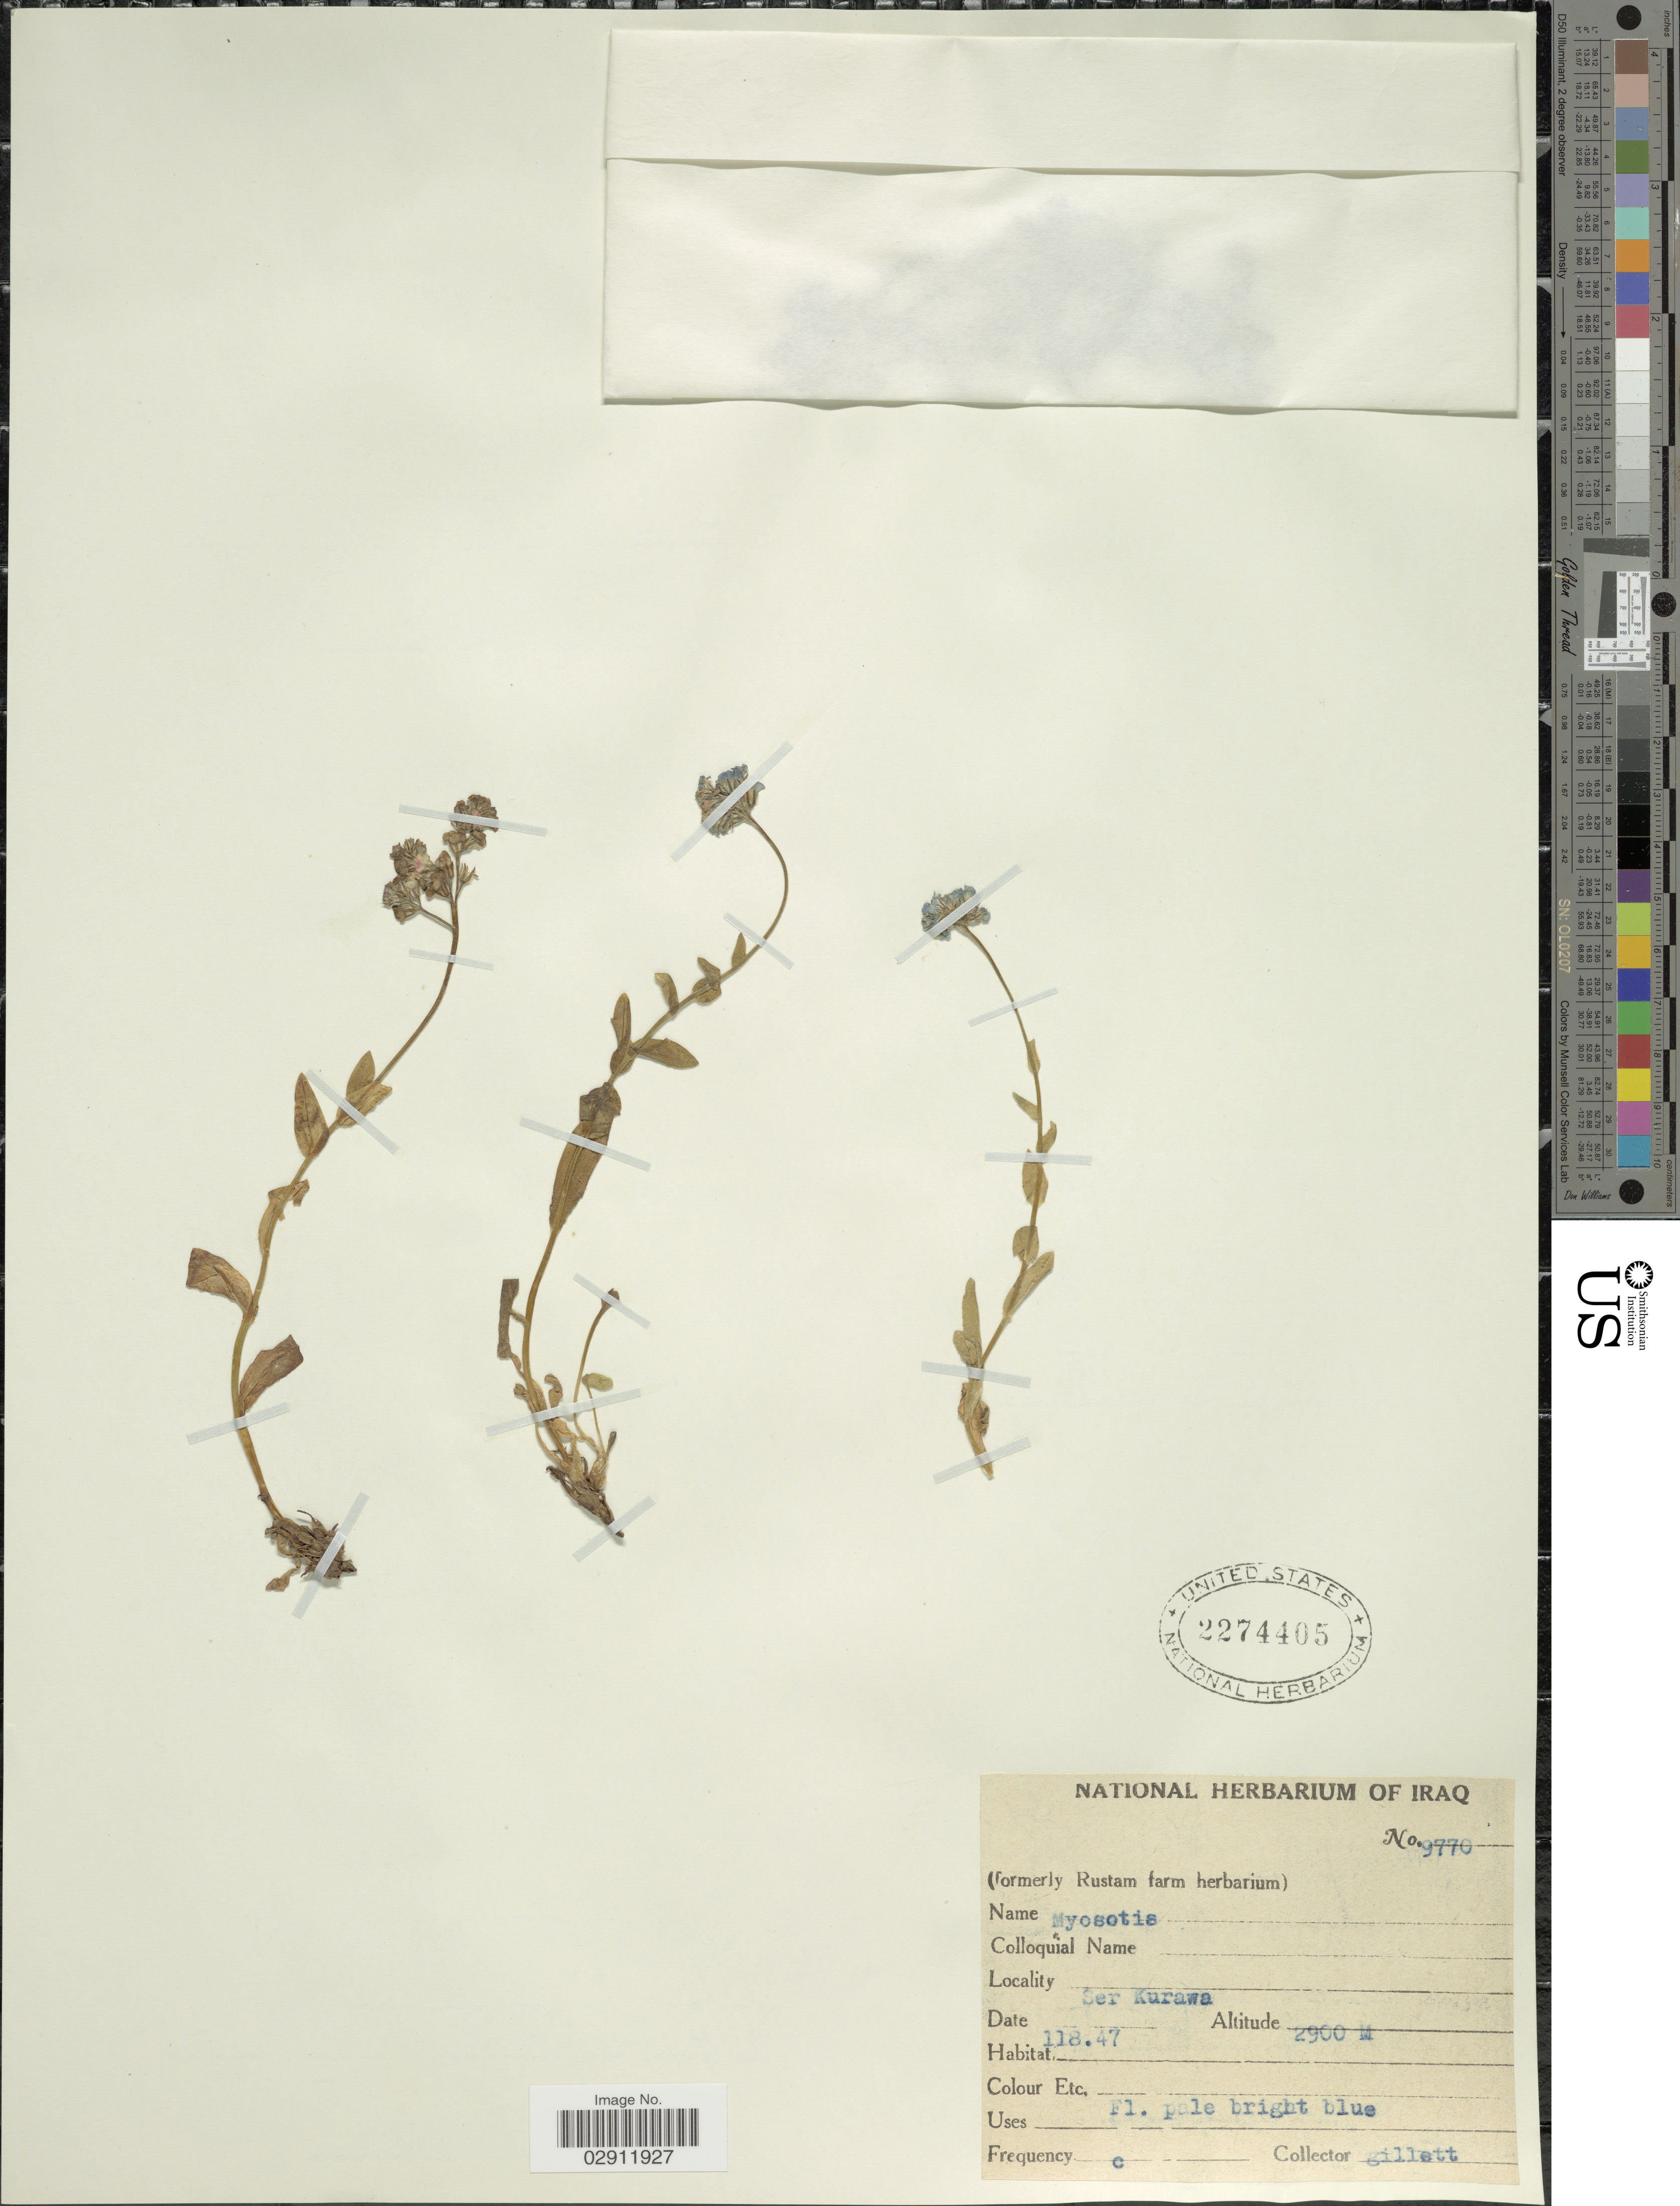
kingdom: Plantae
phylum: Tracheophyta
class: Magnoliopsida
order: Boraginales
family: Boraginaceae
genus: Myosotis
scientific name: Myosotis sp.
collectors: Gillett, --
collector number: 9770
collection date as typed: Transcribed d/m/y: 11/8/47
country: Iraq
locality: Ser Kurawa.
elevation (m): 2900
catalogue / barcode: US 2274405